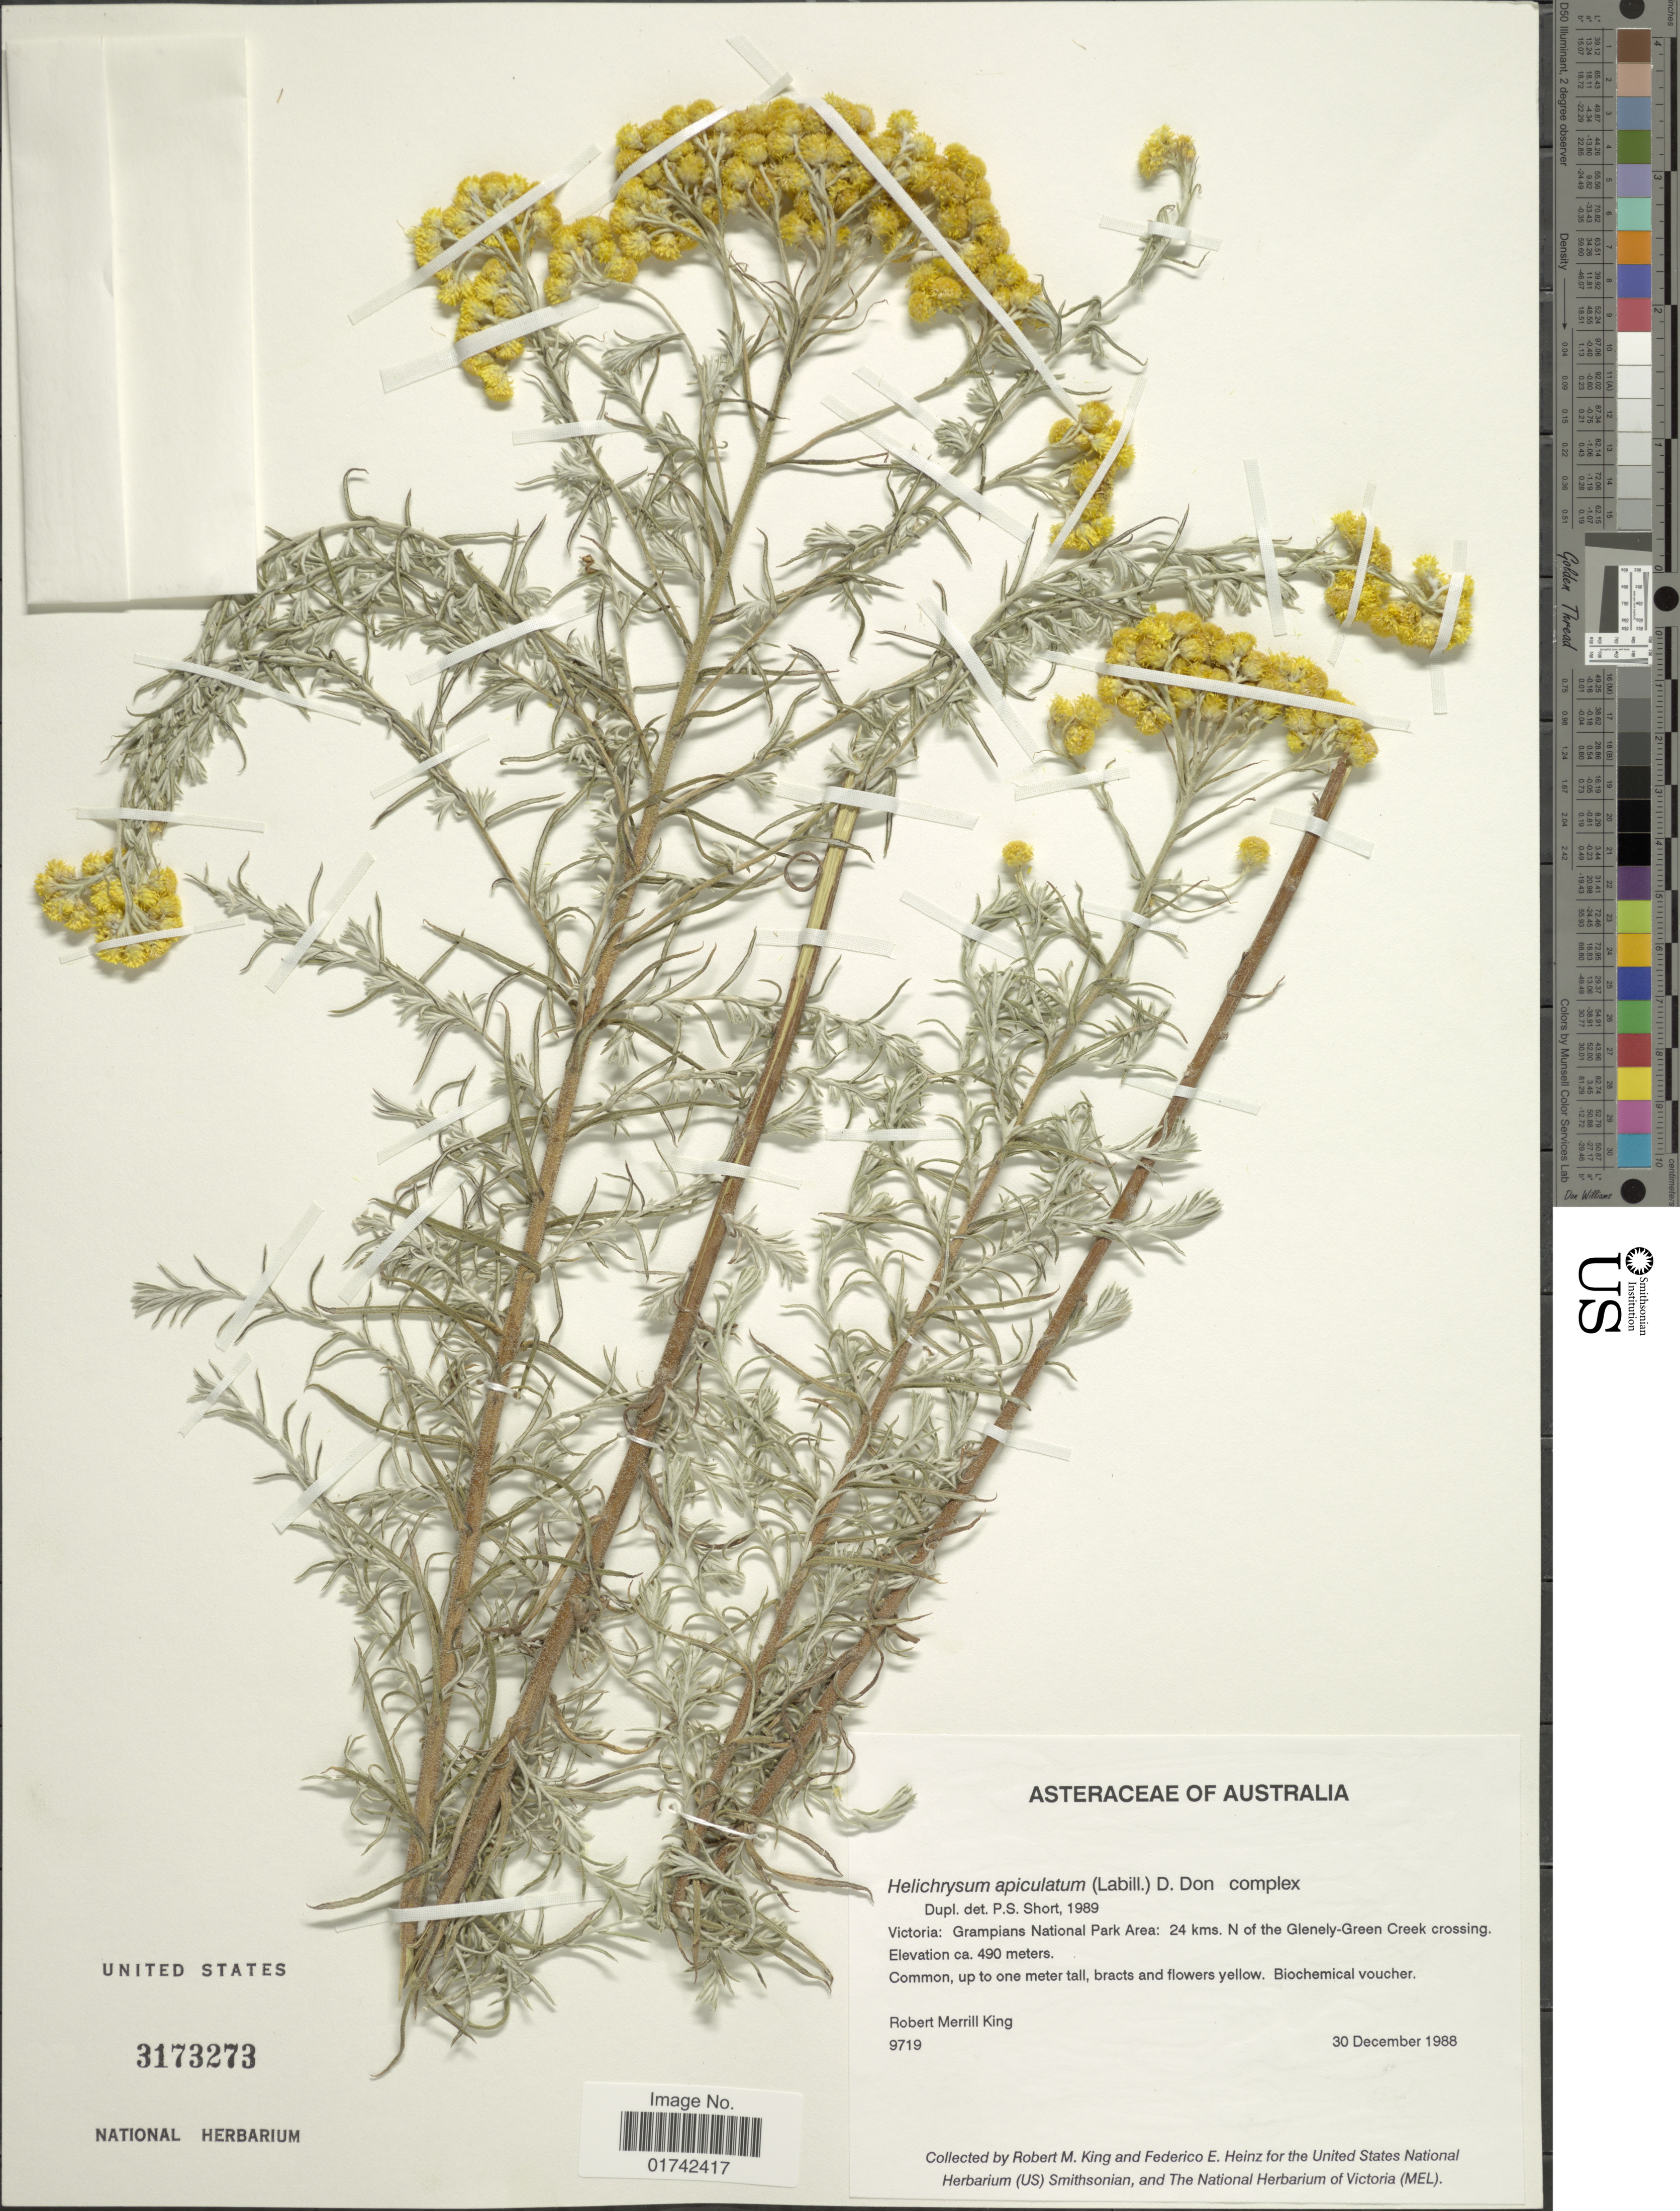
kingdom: Plantae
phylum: Tracheophyta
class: Magnoliopsida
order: Asterales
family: Asteraceae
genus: Helichrysum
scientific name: Helichrysum apiculatum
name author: (Labill.) D. Don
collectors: R. M. King & F. Heinz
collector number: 9719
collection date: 1988-12-30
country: Australia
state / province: Victoria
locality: Victoria, Grampians National Park Area, 24 kms N of the Glenely-Green Creek crossing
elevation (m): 490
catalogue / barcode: US 3173273